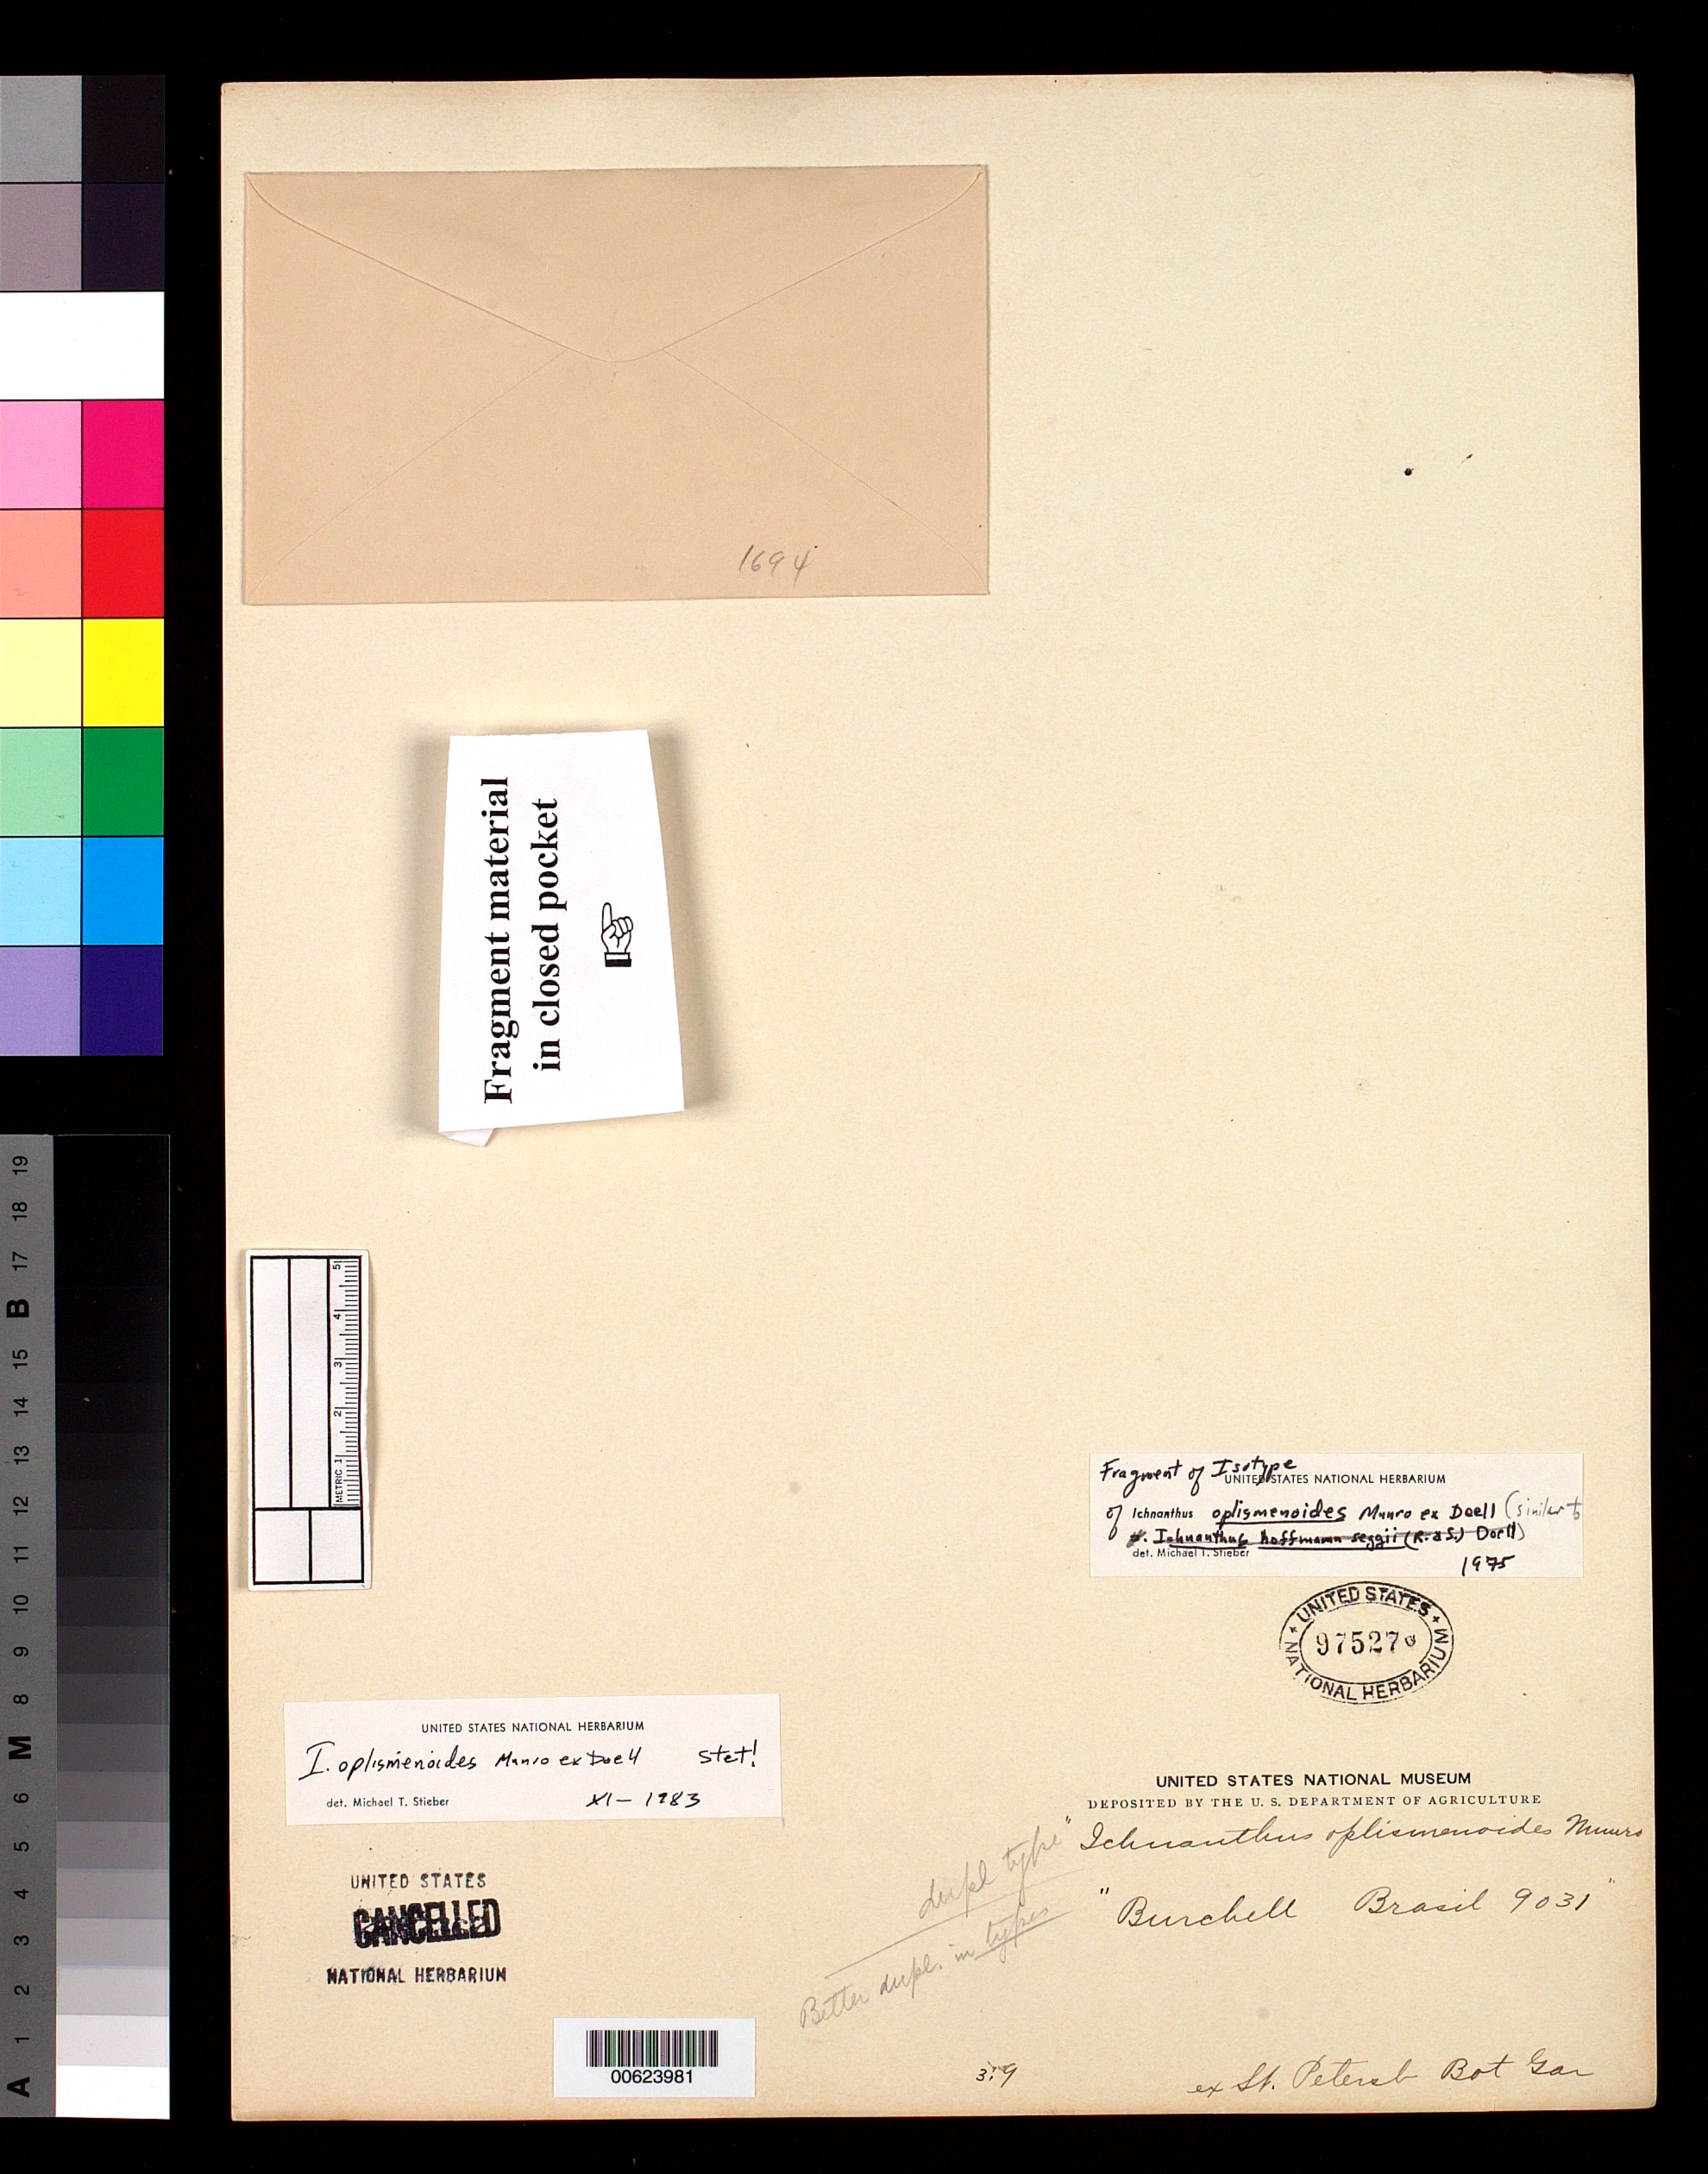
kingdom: Plantae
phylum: Tracheophyta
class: Liliopsida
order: Poales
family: Poaceae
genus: Ichnanthus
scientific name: Ichnanthus oplismenoides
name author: Munro ex Döll in Mart.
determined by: Stieber, M. T.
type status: Isotype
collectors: W. J. Burchell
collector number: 9031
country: Brazil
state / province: Minas Gerais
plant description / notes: Fragmentary material of type specimen ex herb. St. Petersb. Bot. Gard.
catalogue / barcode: US 975270